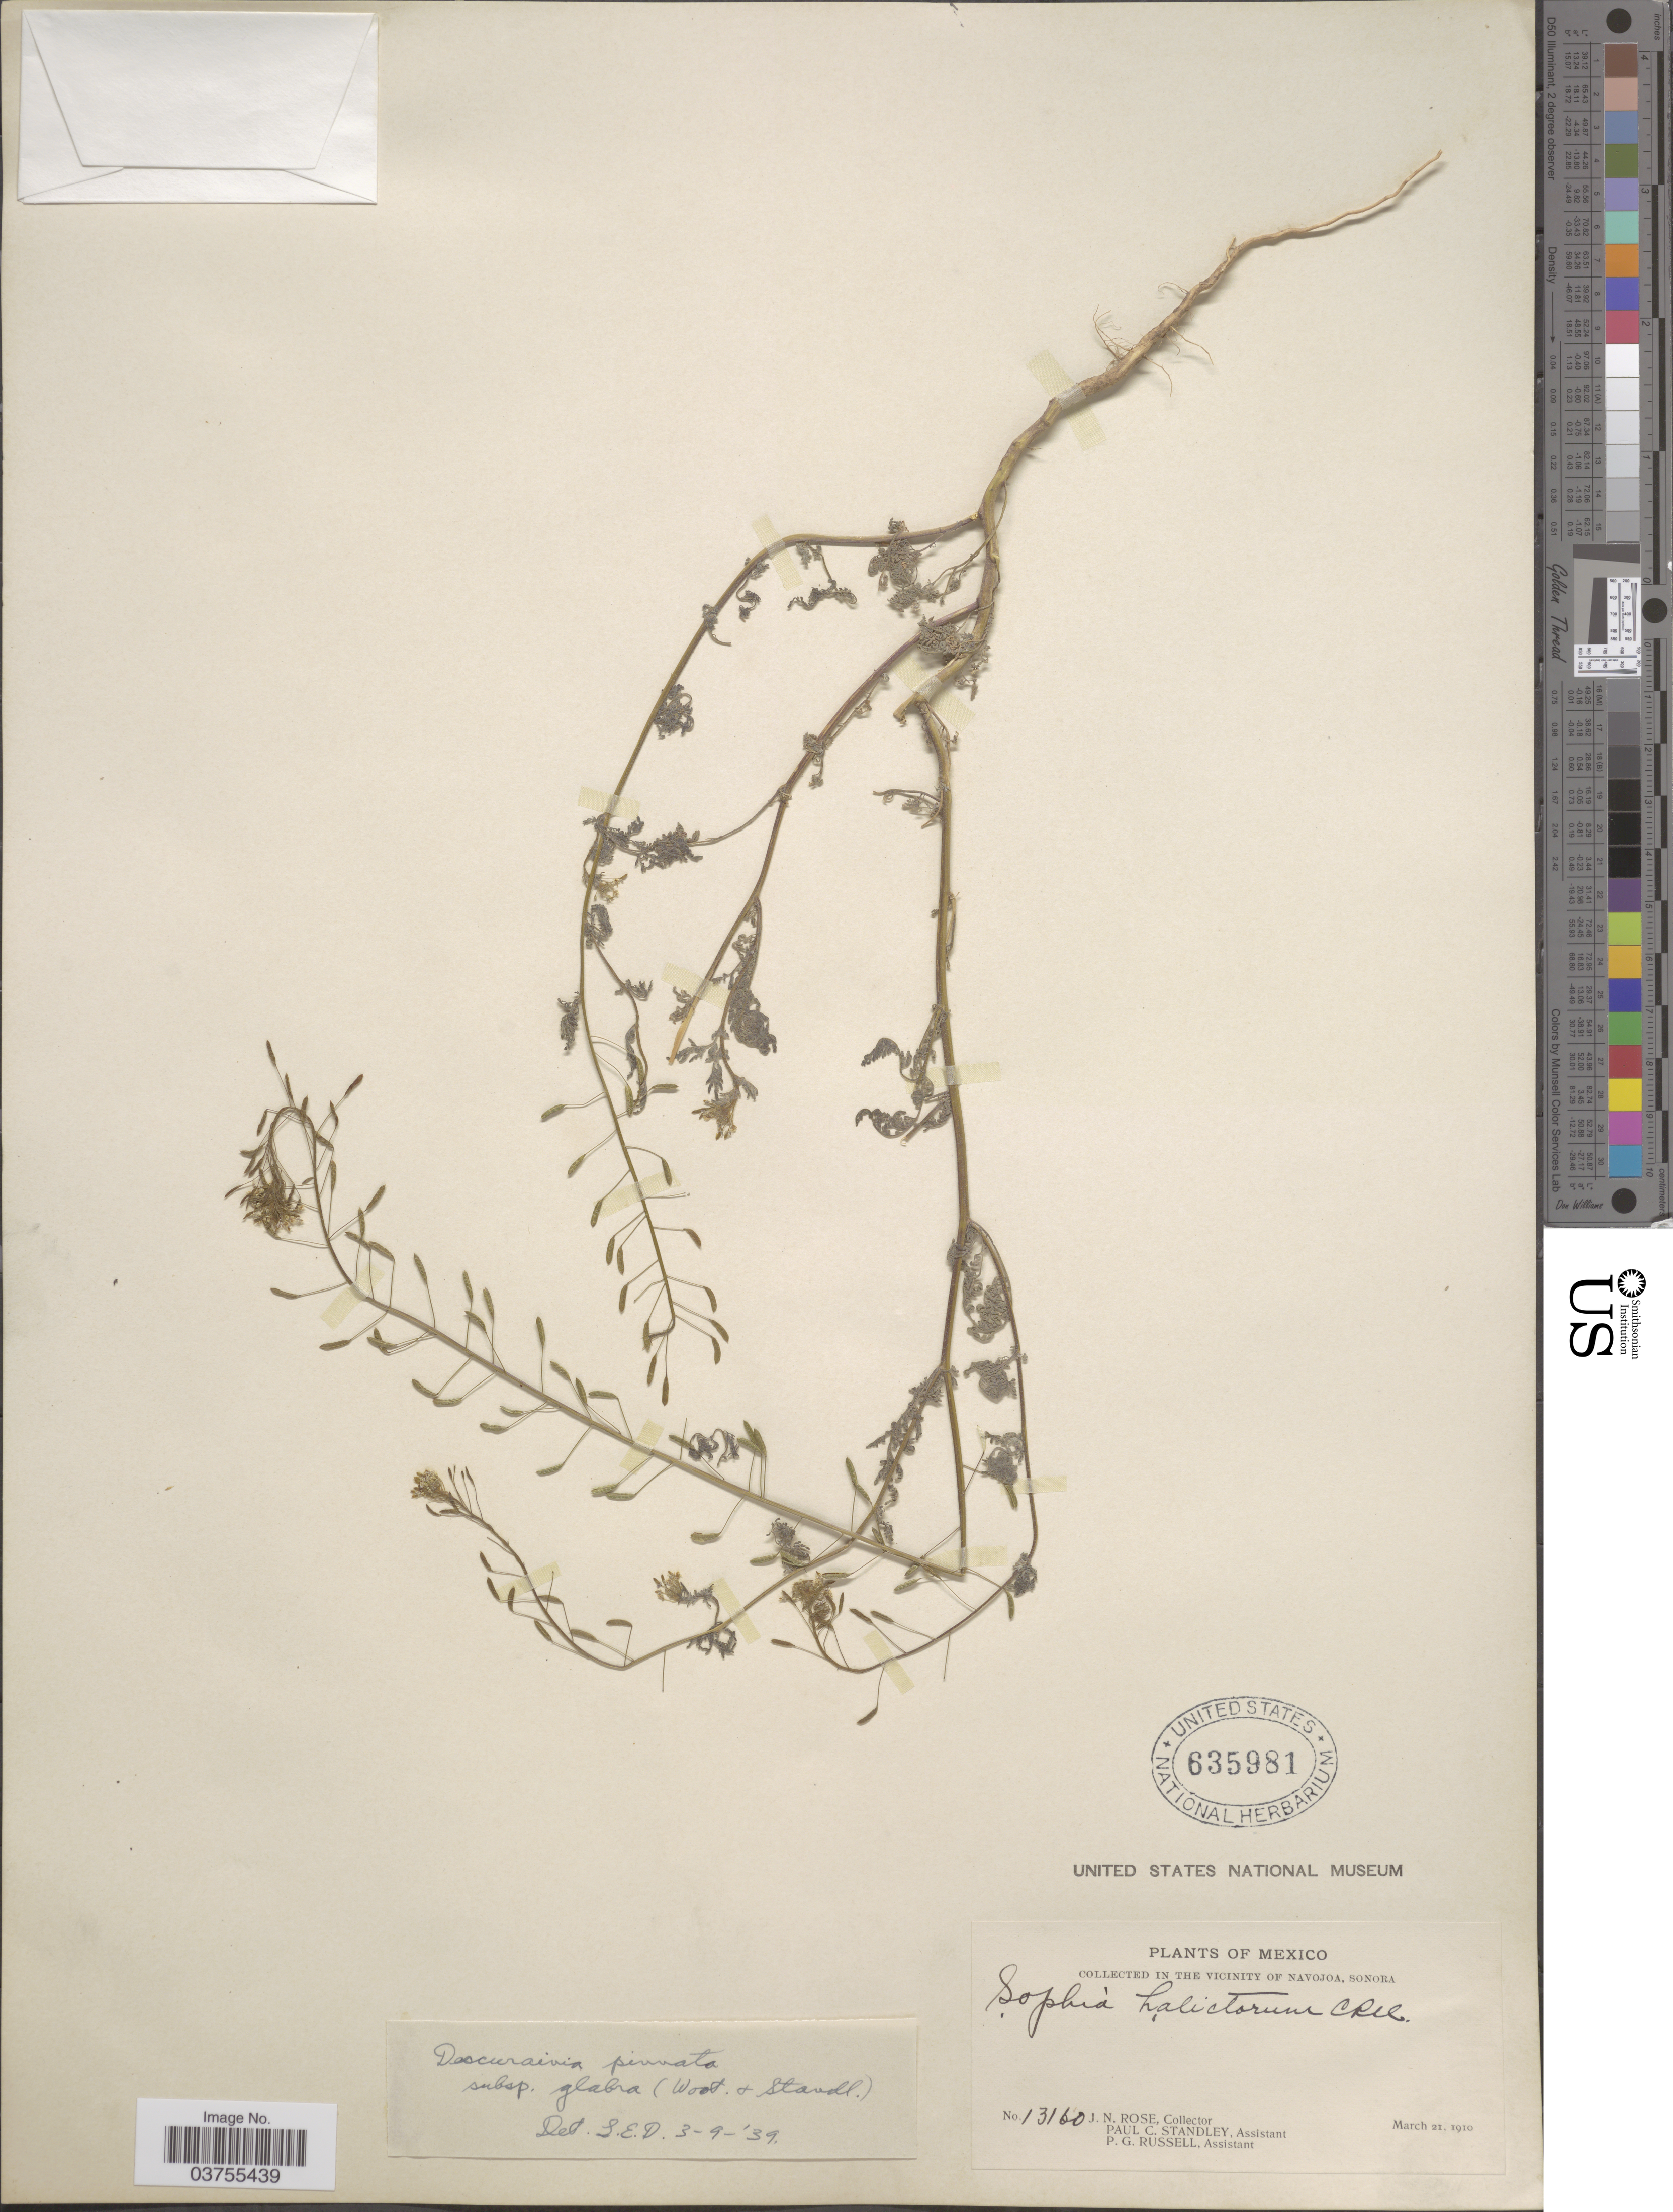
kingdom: Plantae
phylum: Tracheophyta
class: Magnoliopsida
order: Brassicales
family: Brassicaceae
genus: Descurainia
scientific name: Descurainia pinnata subsp. glabra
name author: (Wooton & Standl.) Detling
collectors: J. N. Rose, P. C. Standley & P. G. Russell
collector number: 13160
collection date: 1910-03-21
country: Mexico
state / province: Sonora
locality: The vicinity of Navojoa.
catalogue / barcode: US 635981